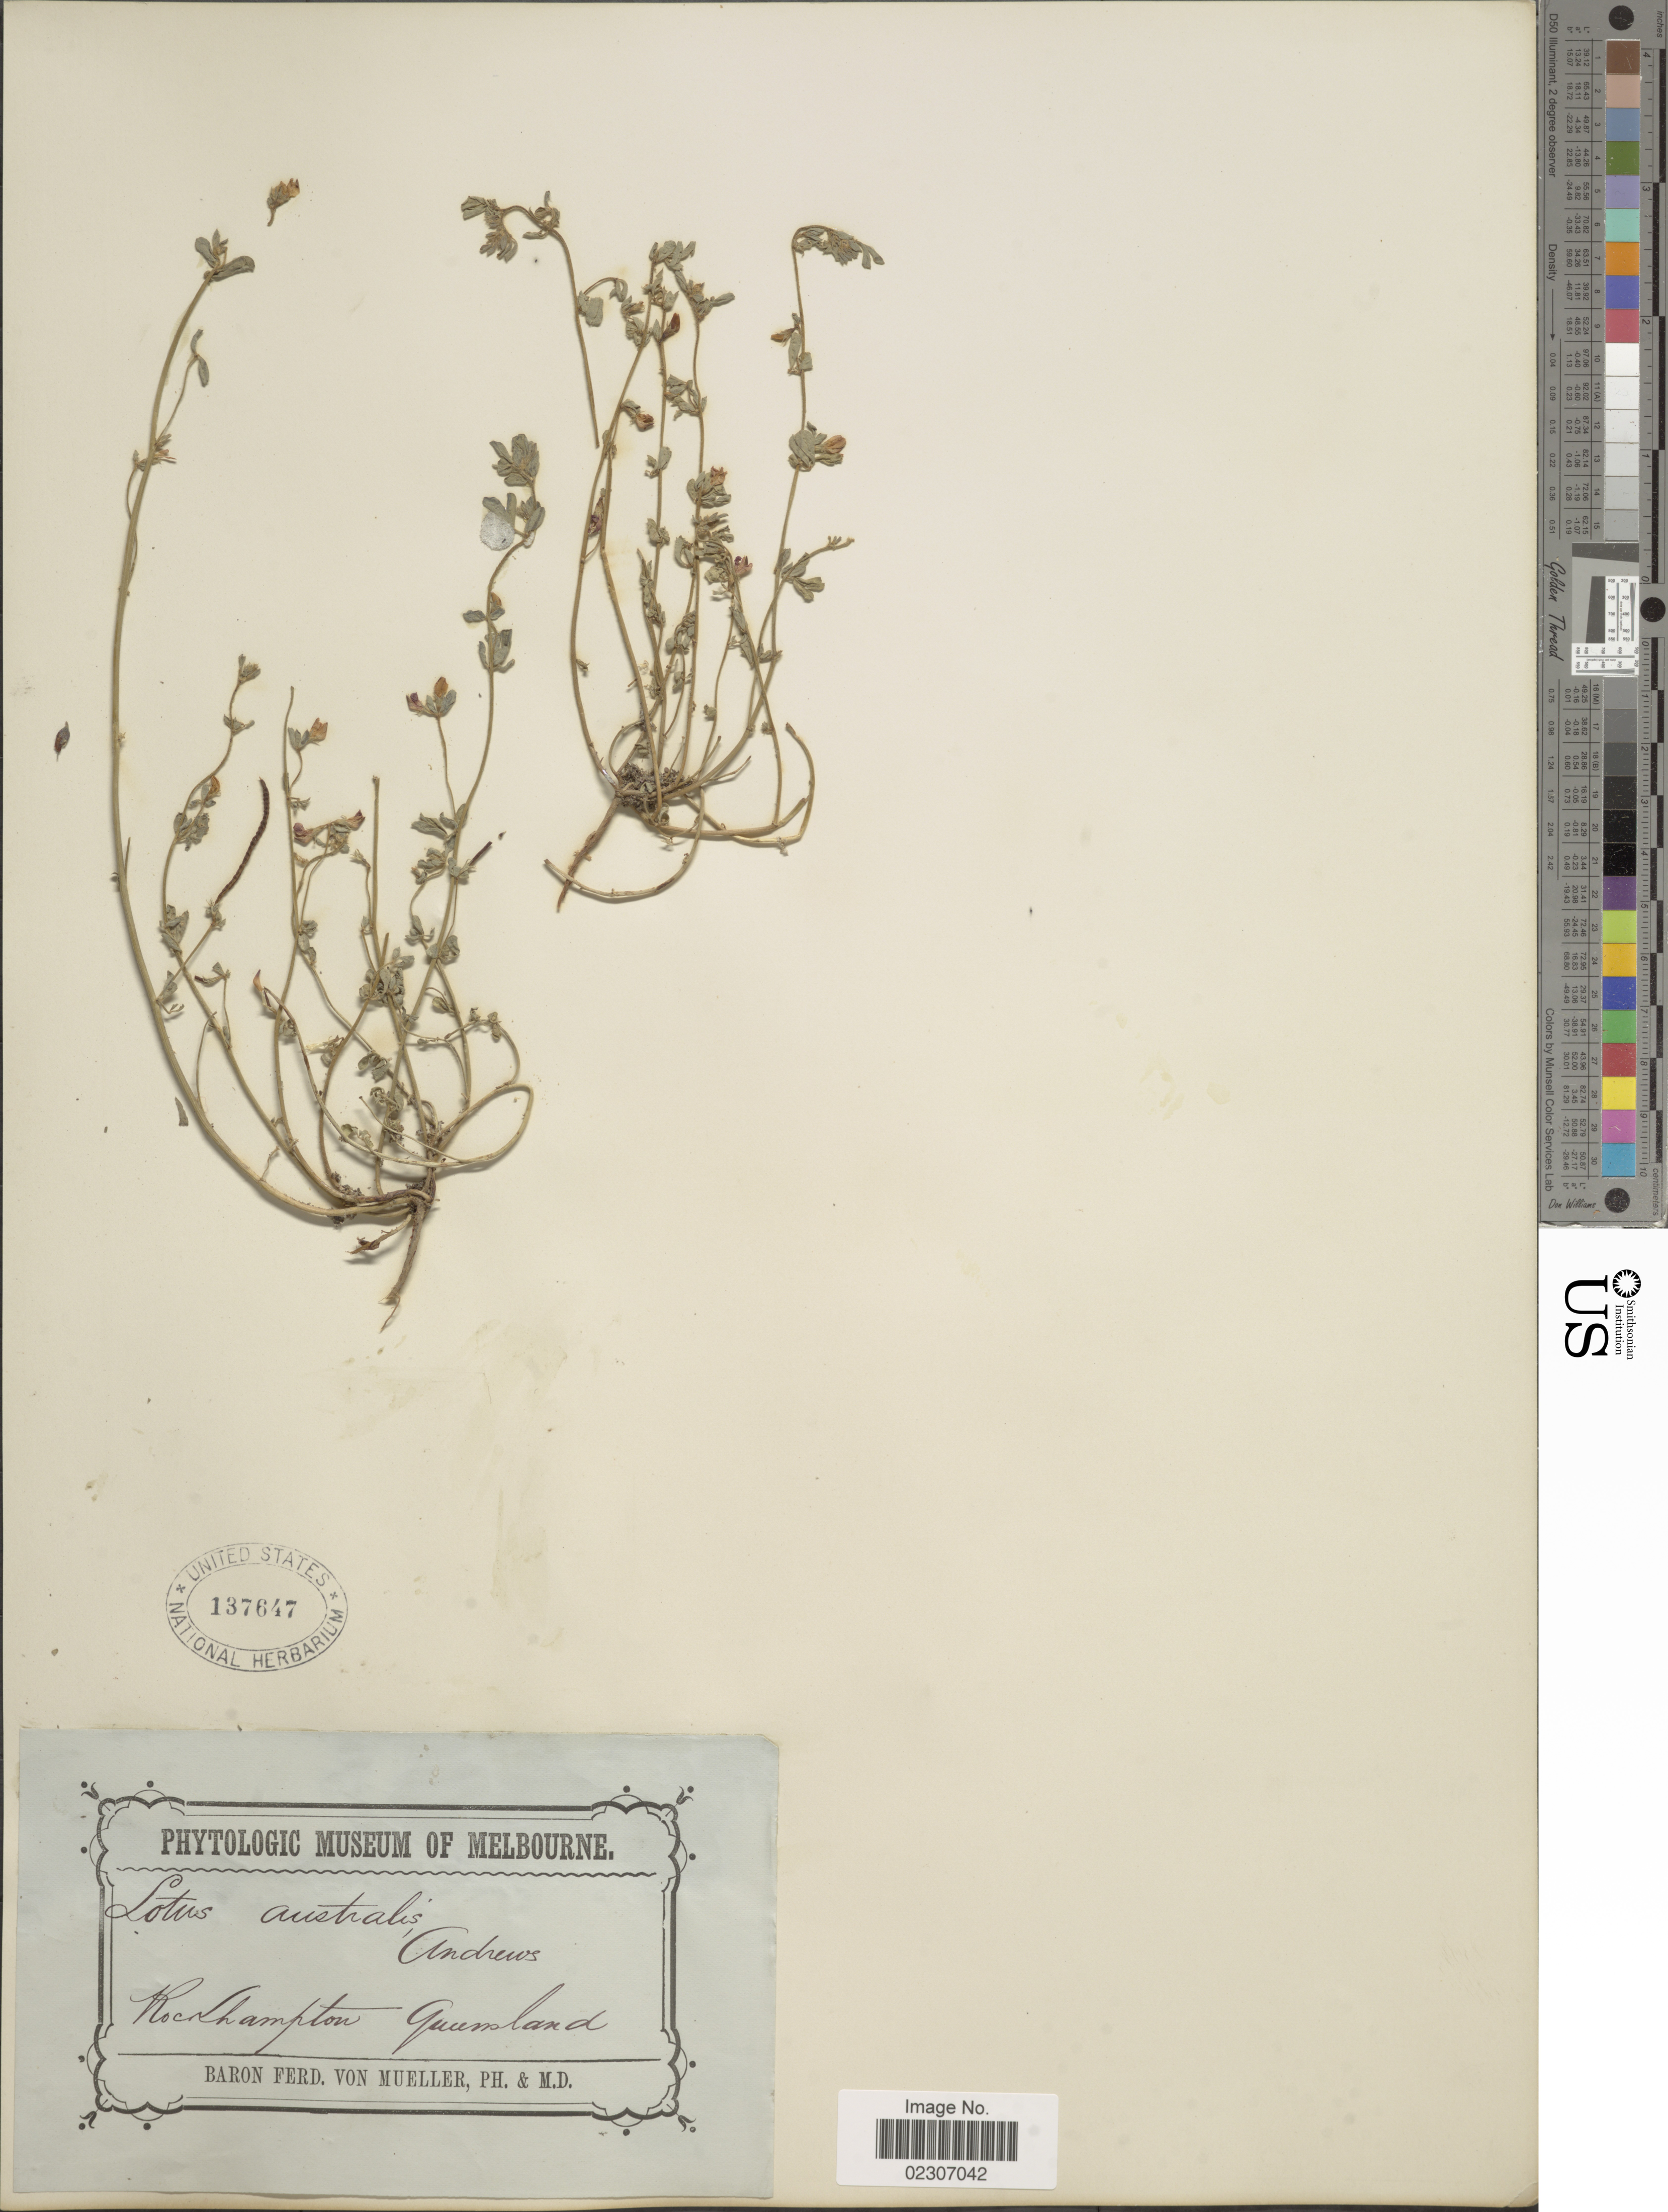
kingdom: Plantae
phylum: Tracheophyta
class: Magnoliopsida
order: Fabales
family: Fabaceae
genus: Lotus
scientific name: Lotus australis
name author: Andrews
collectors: F. von Mueller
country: Australia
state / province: Queensland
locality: Rockhampton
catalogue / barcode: US 137647